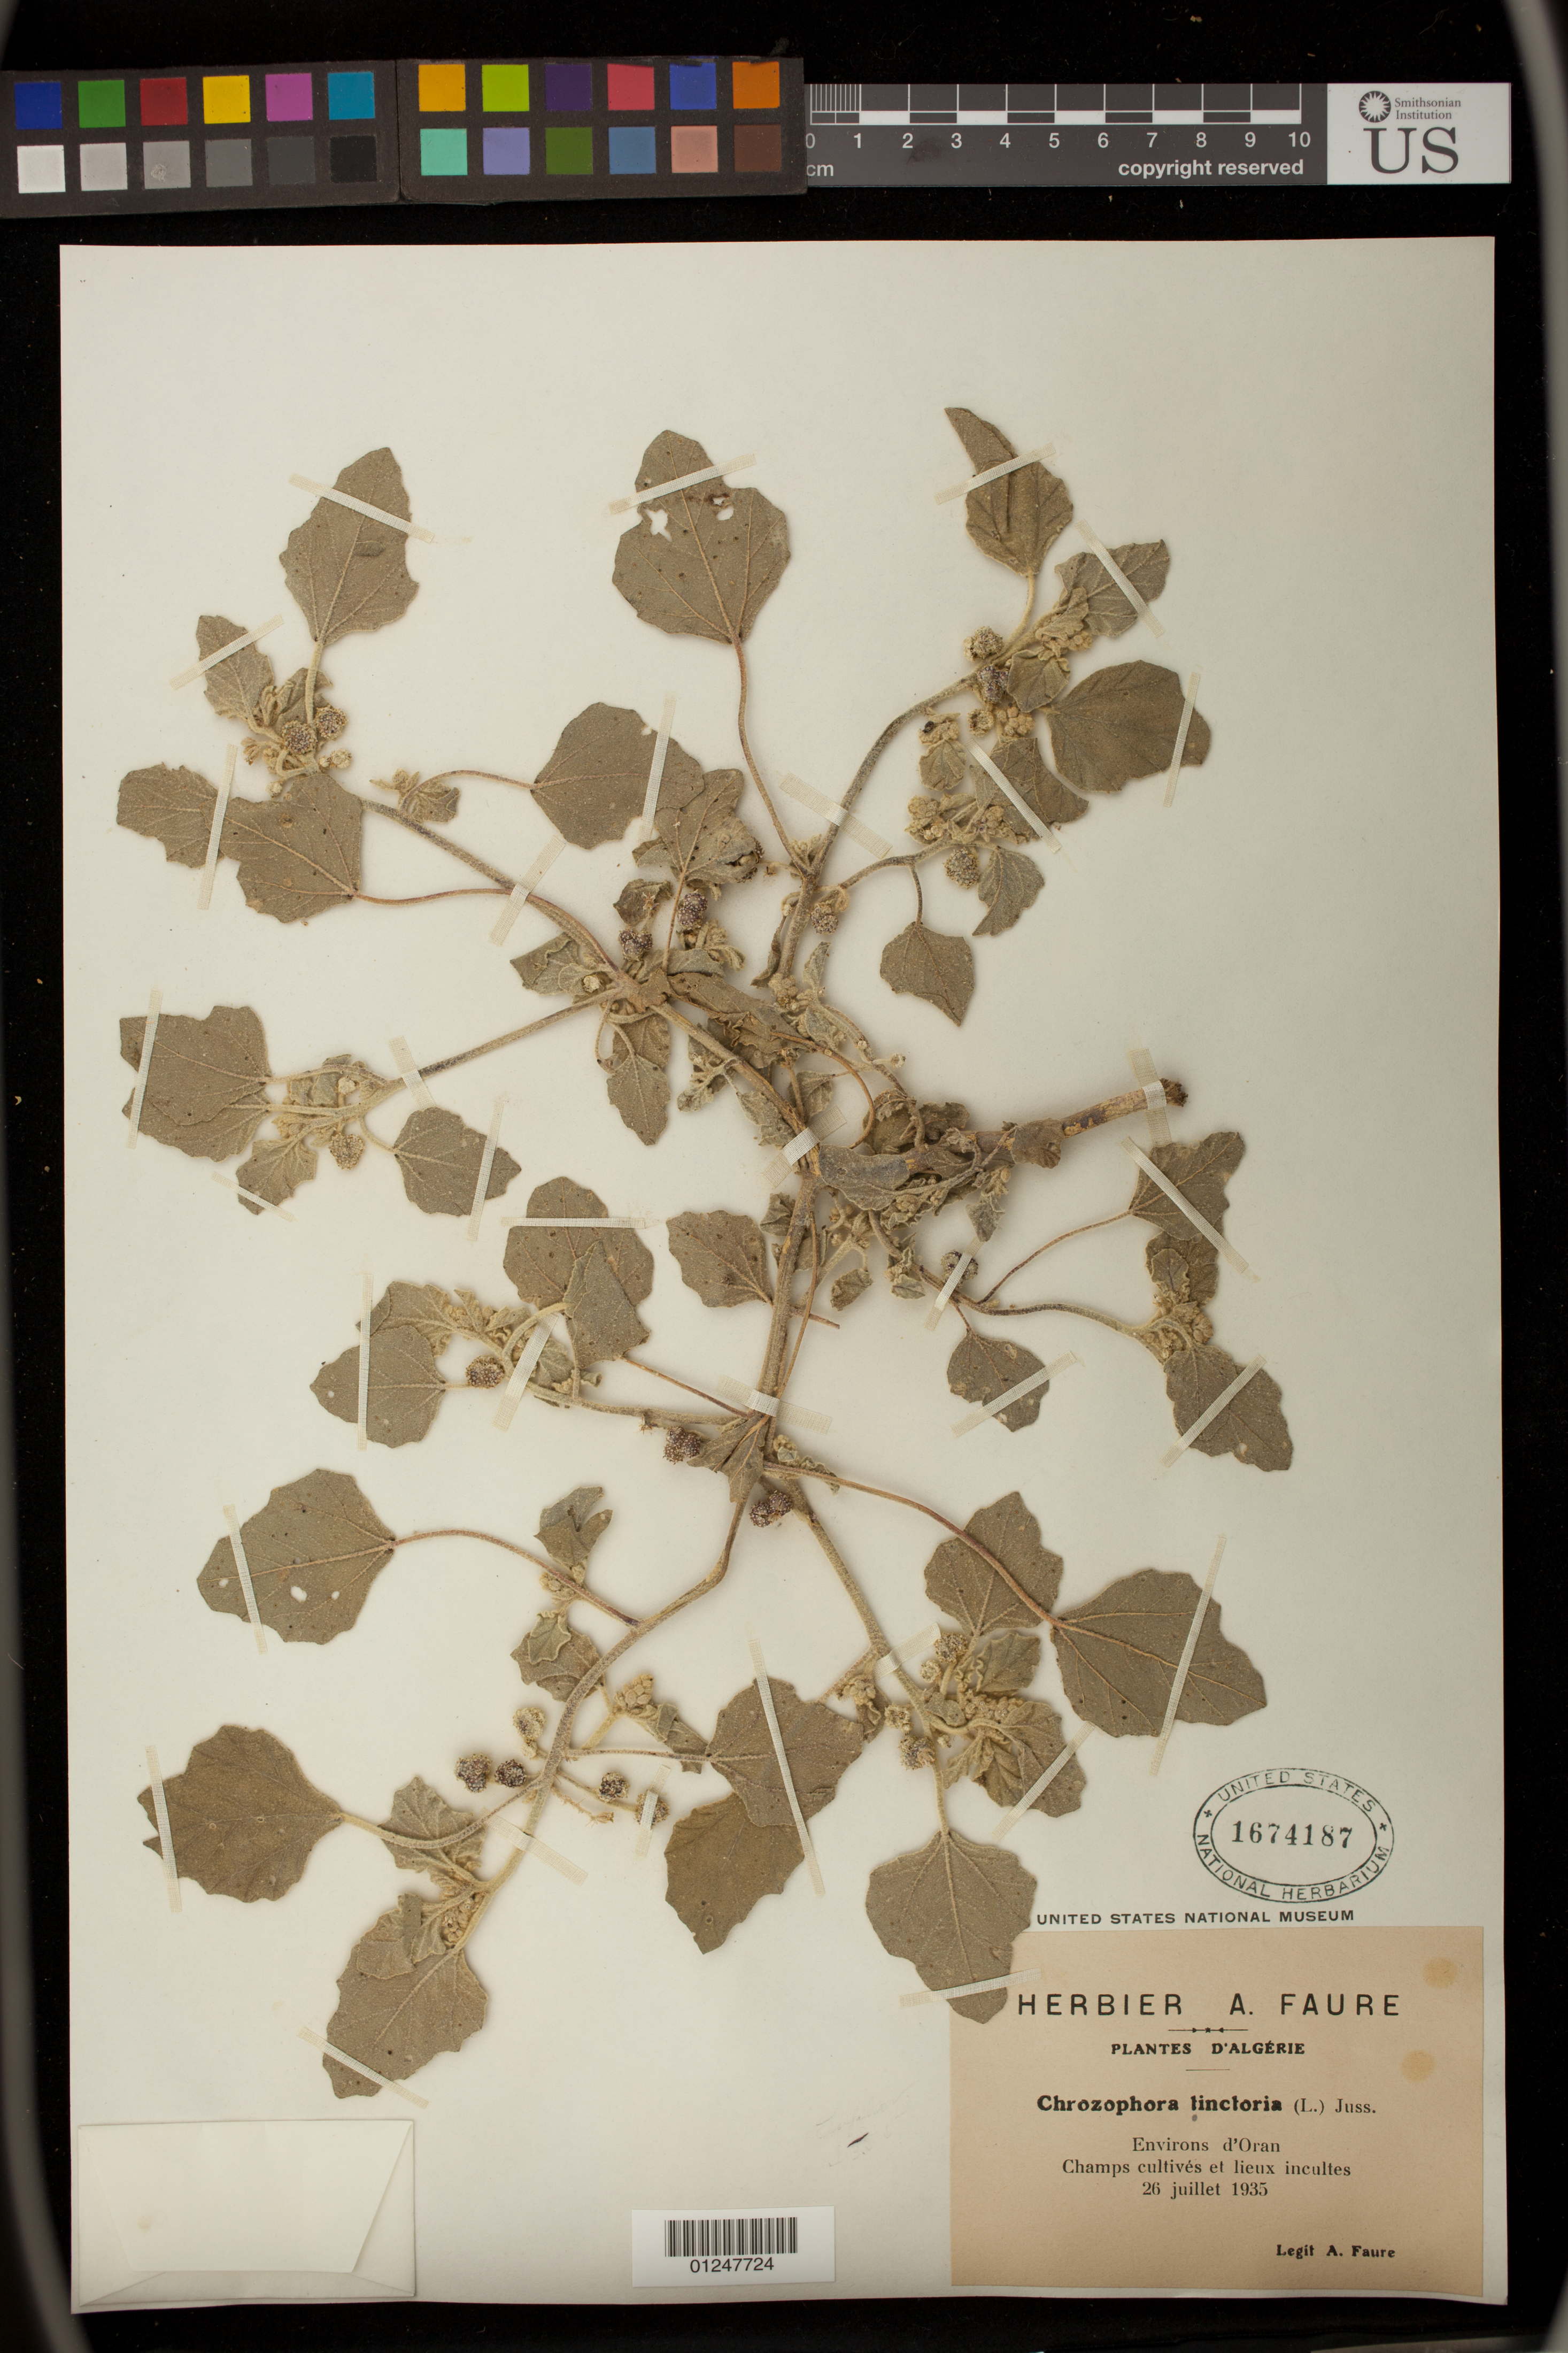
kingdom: Plantae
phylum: Tracheophyta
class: Magnoliopsida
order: Malpighiales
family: Euphorbiaceae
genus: Chrozophora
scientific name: Chrozophora tinctoria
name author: (L.) A. Juss.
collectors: A. Faure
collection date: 1935-07-26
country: Algeria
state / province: Oran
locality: Environs d'Oran Champs cultives et lieux incultes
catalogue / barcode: US 1674187